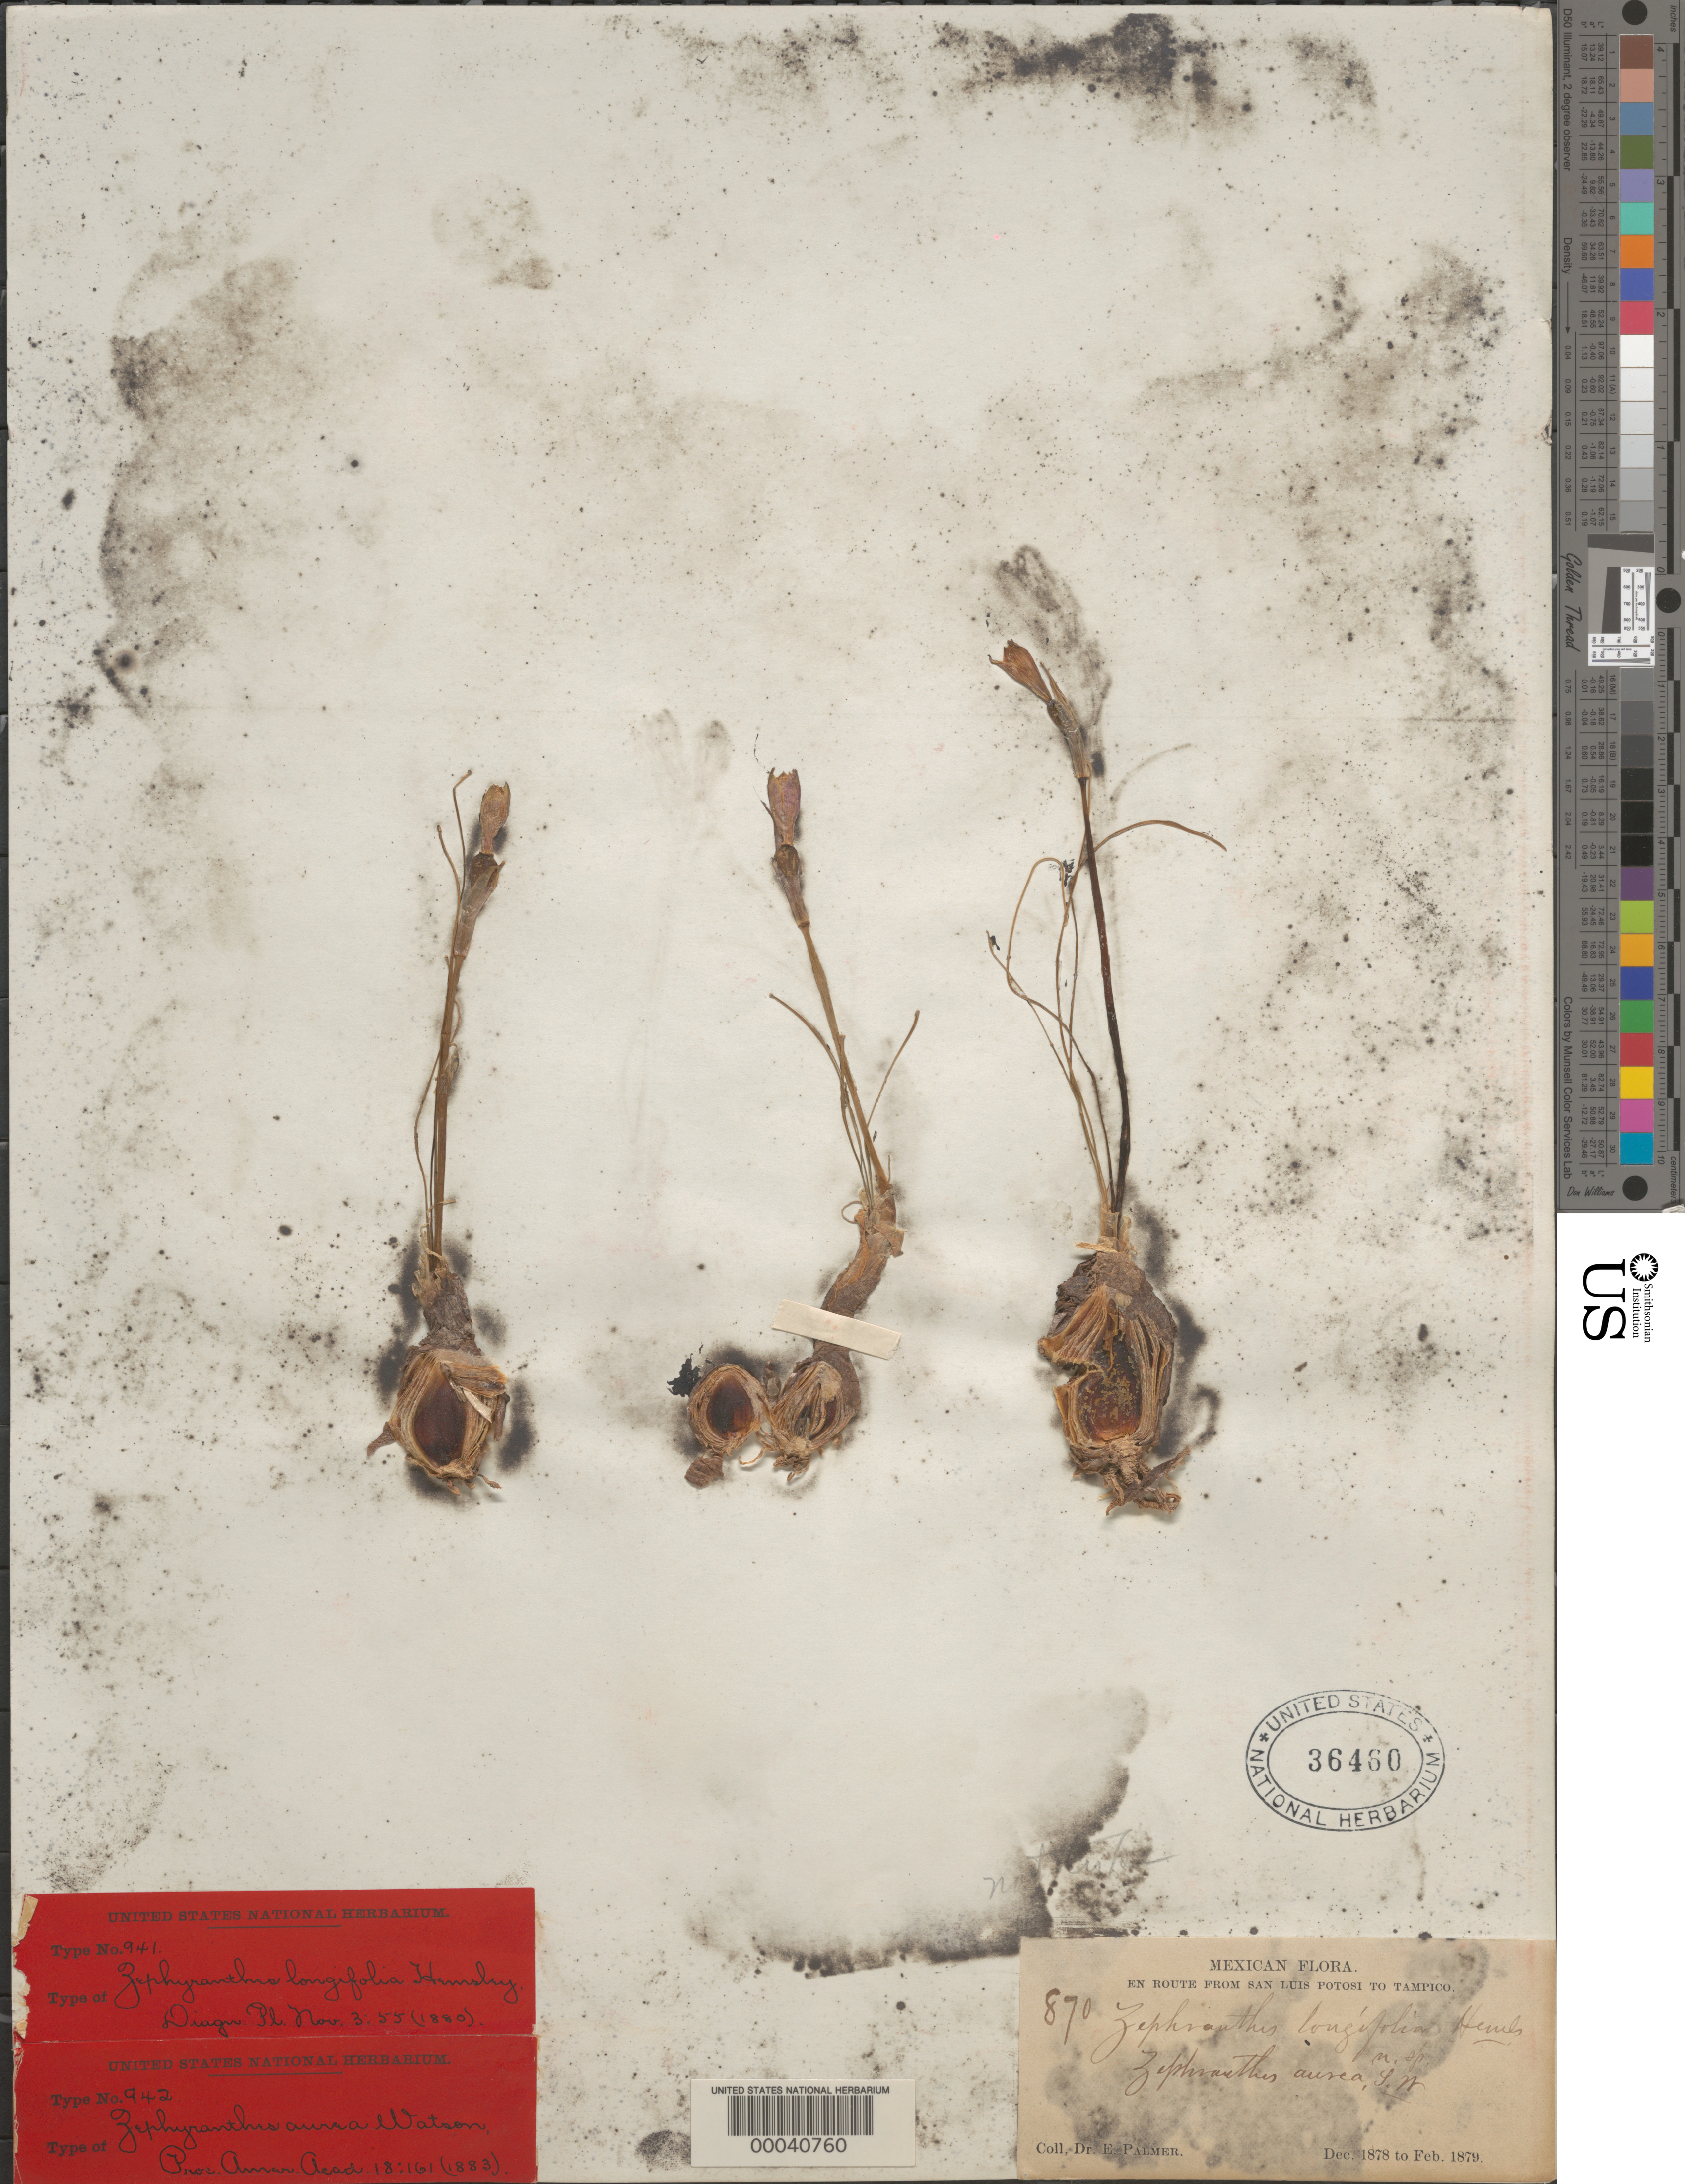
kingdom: Plantae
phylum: Tracheophyta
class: Liliopsida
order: Asparagales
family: Amaryllidaceae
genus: Zephyranthes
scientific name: Zephyranthes longifolia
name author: Hemsl.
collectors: E. Palmer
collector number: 870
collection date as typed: Dec 1878 to -- Feb 1879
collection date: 1878-12/1879-02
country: Mexico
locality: En route from San Luis Potosi to tampico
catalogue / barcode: US 36460